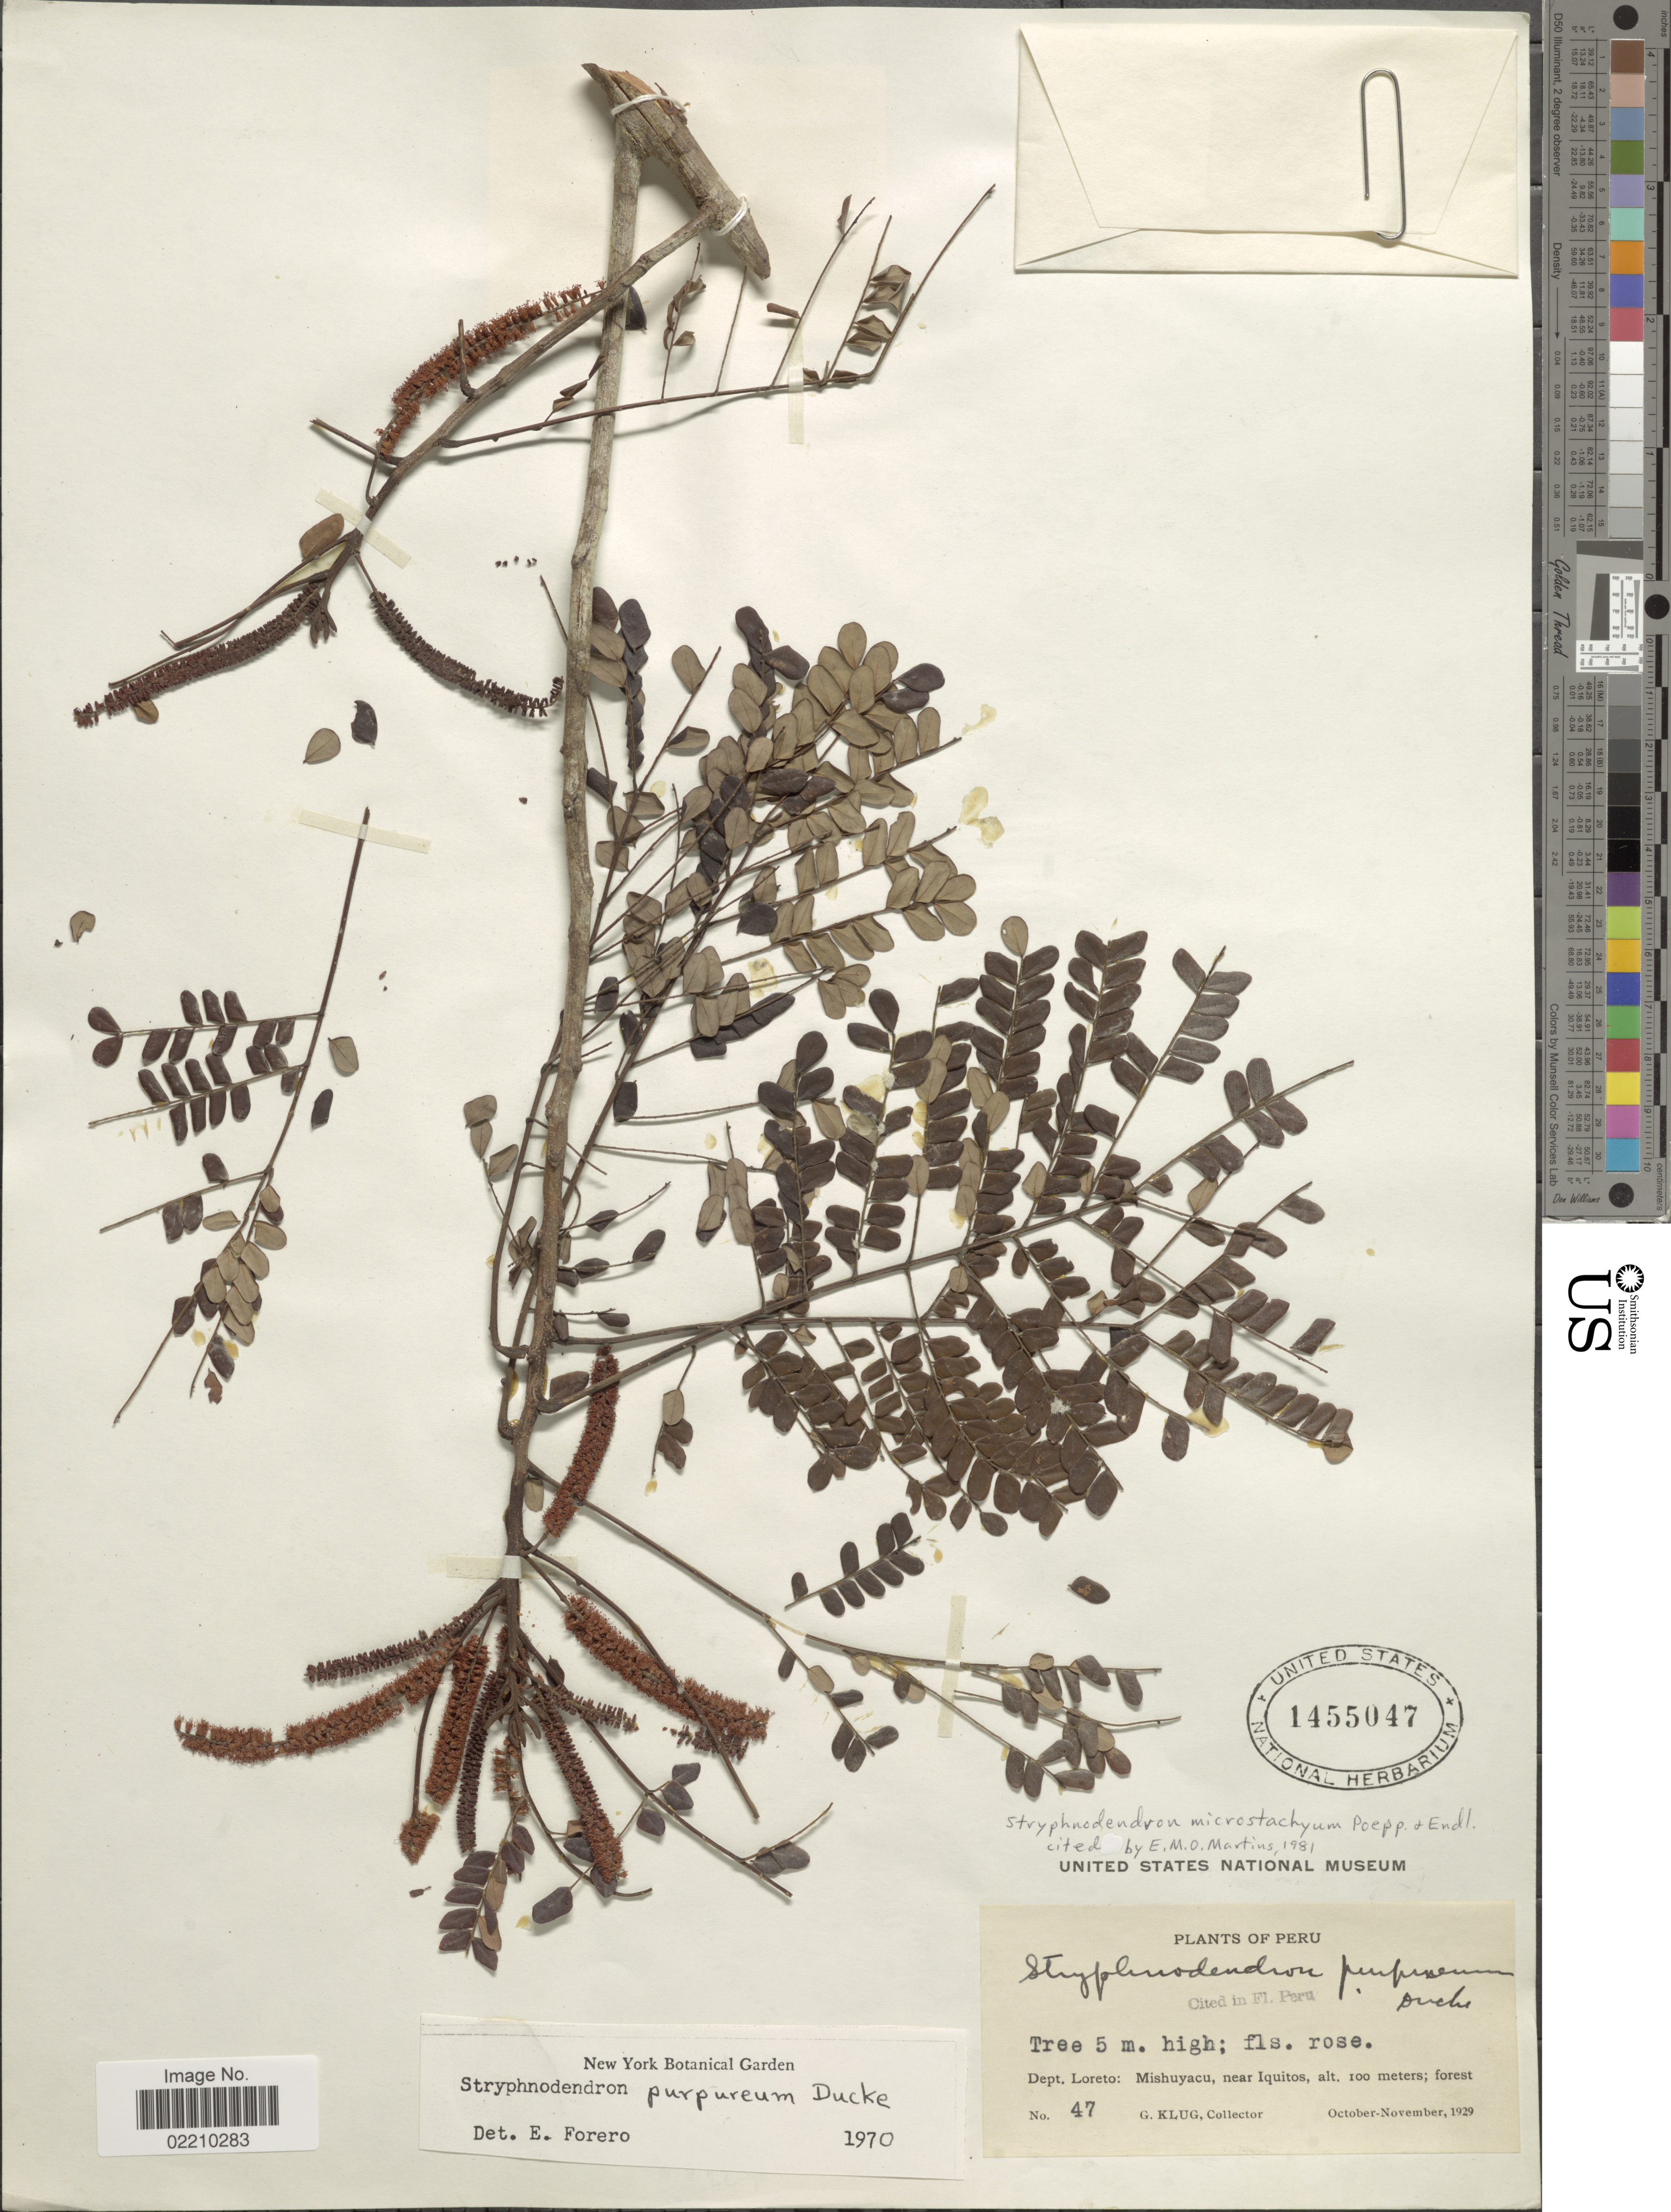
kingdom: Plantae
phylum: Tracheophyta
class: Magnoliopsida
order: Fabales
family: Fabaceae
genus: Stryphnodendron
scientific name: Stryphnodendron microstachyum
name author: Poepp.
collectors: G. Klug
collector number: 47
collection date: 1929-10/1929-11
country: Peru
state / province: Loreto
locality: Dept. Loreto: Mishuyacu, near Iquitos; forest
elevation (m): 100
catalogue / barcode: US 1455047